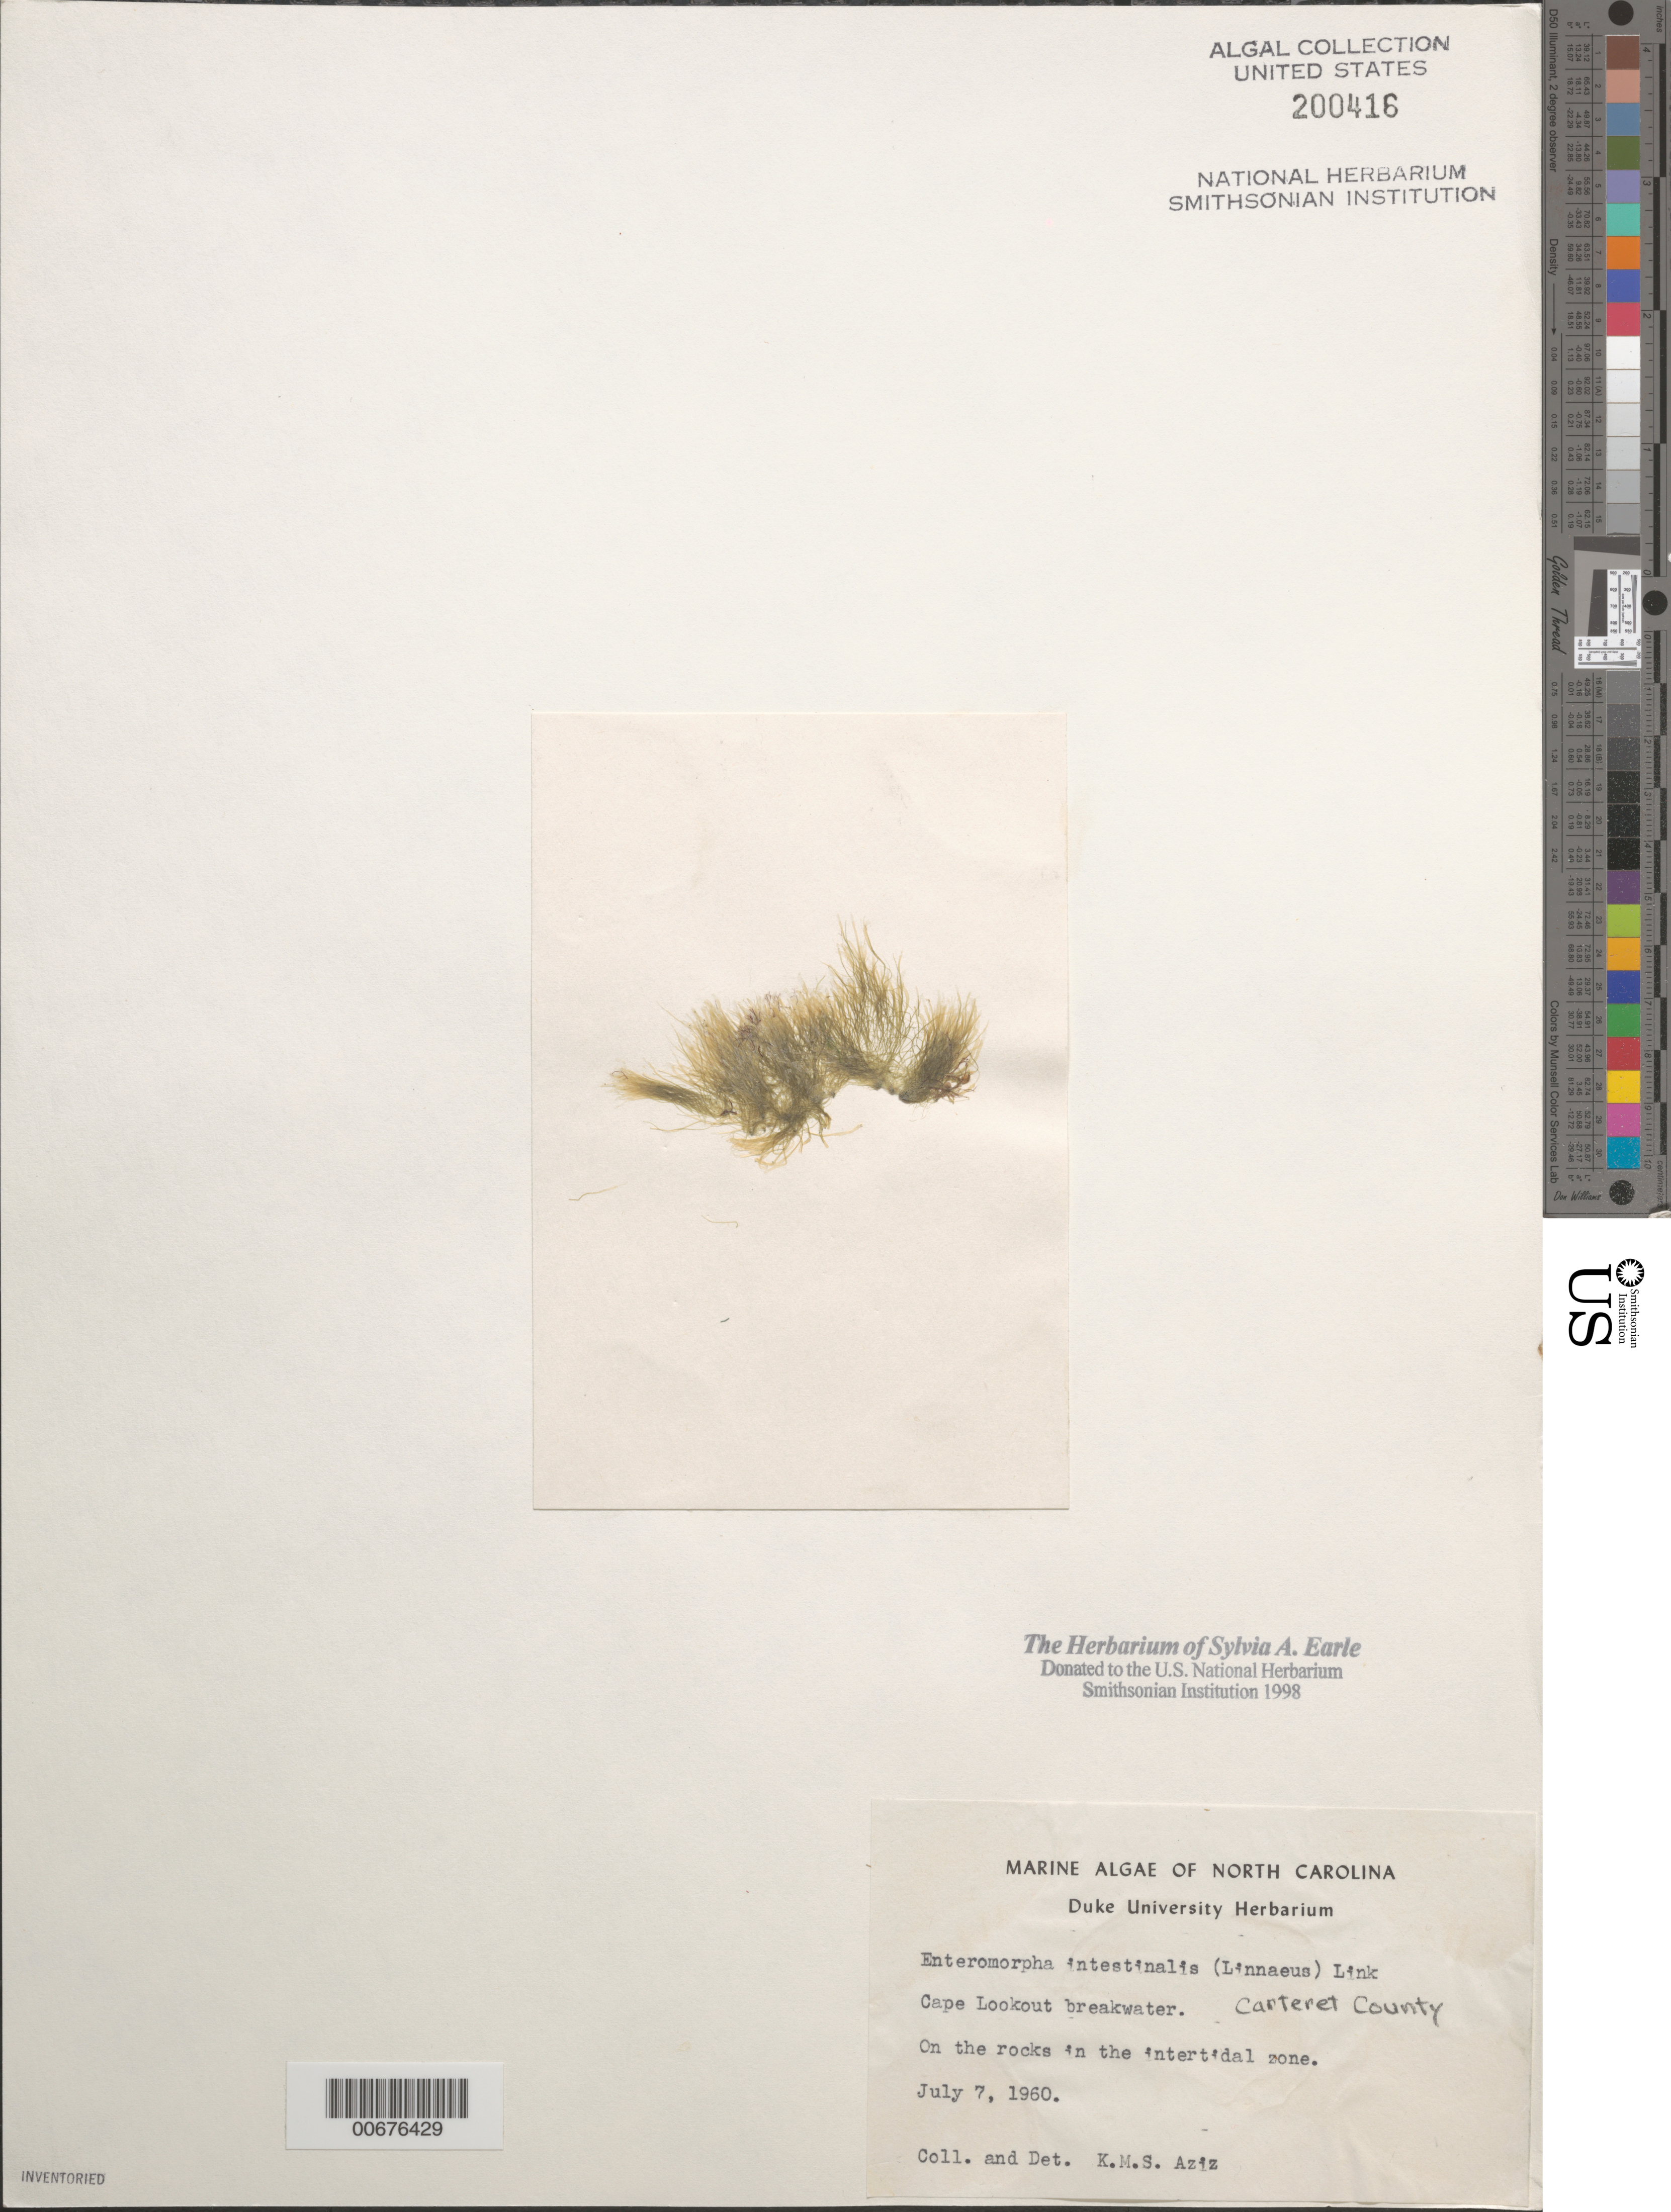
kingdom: Plantae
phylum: Chlorophyta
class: Ulvophyceae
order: Ulvales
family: Ulvaceae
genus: Ulva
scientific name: Ulva intestinalis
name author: L.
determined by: Algae name updating Project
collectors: K. M. Aziz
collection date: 1960-07-07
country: United States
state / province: North Carolina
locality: Cape Lookout breakwater. Carteret County.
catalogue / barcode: US 200416